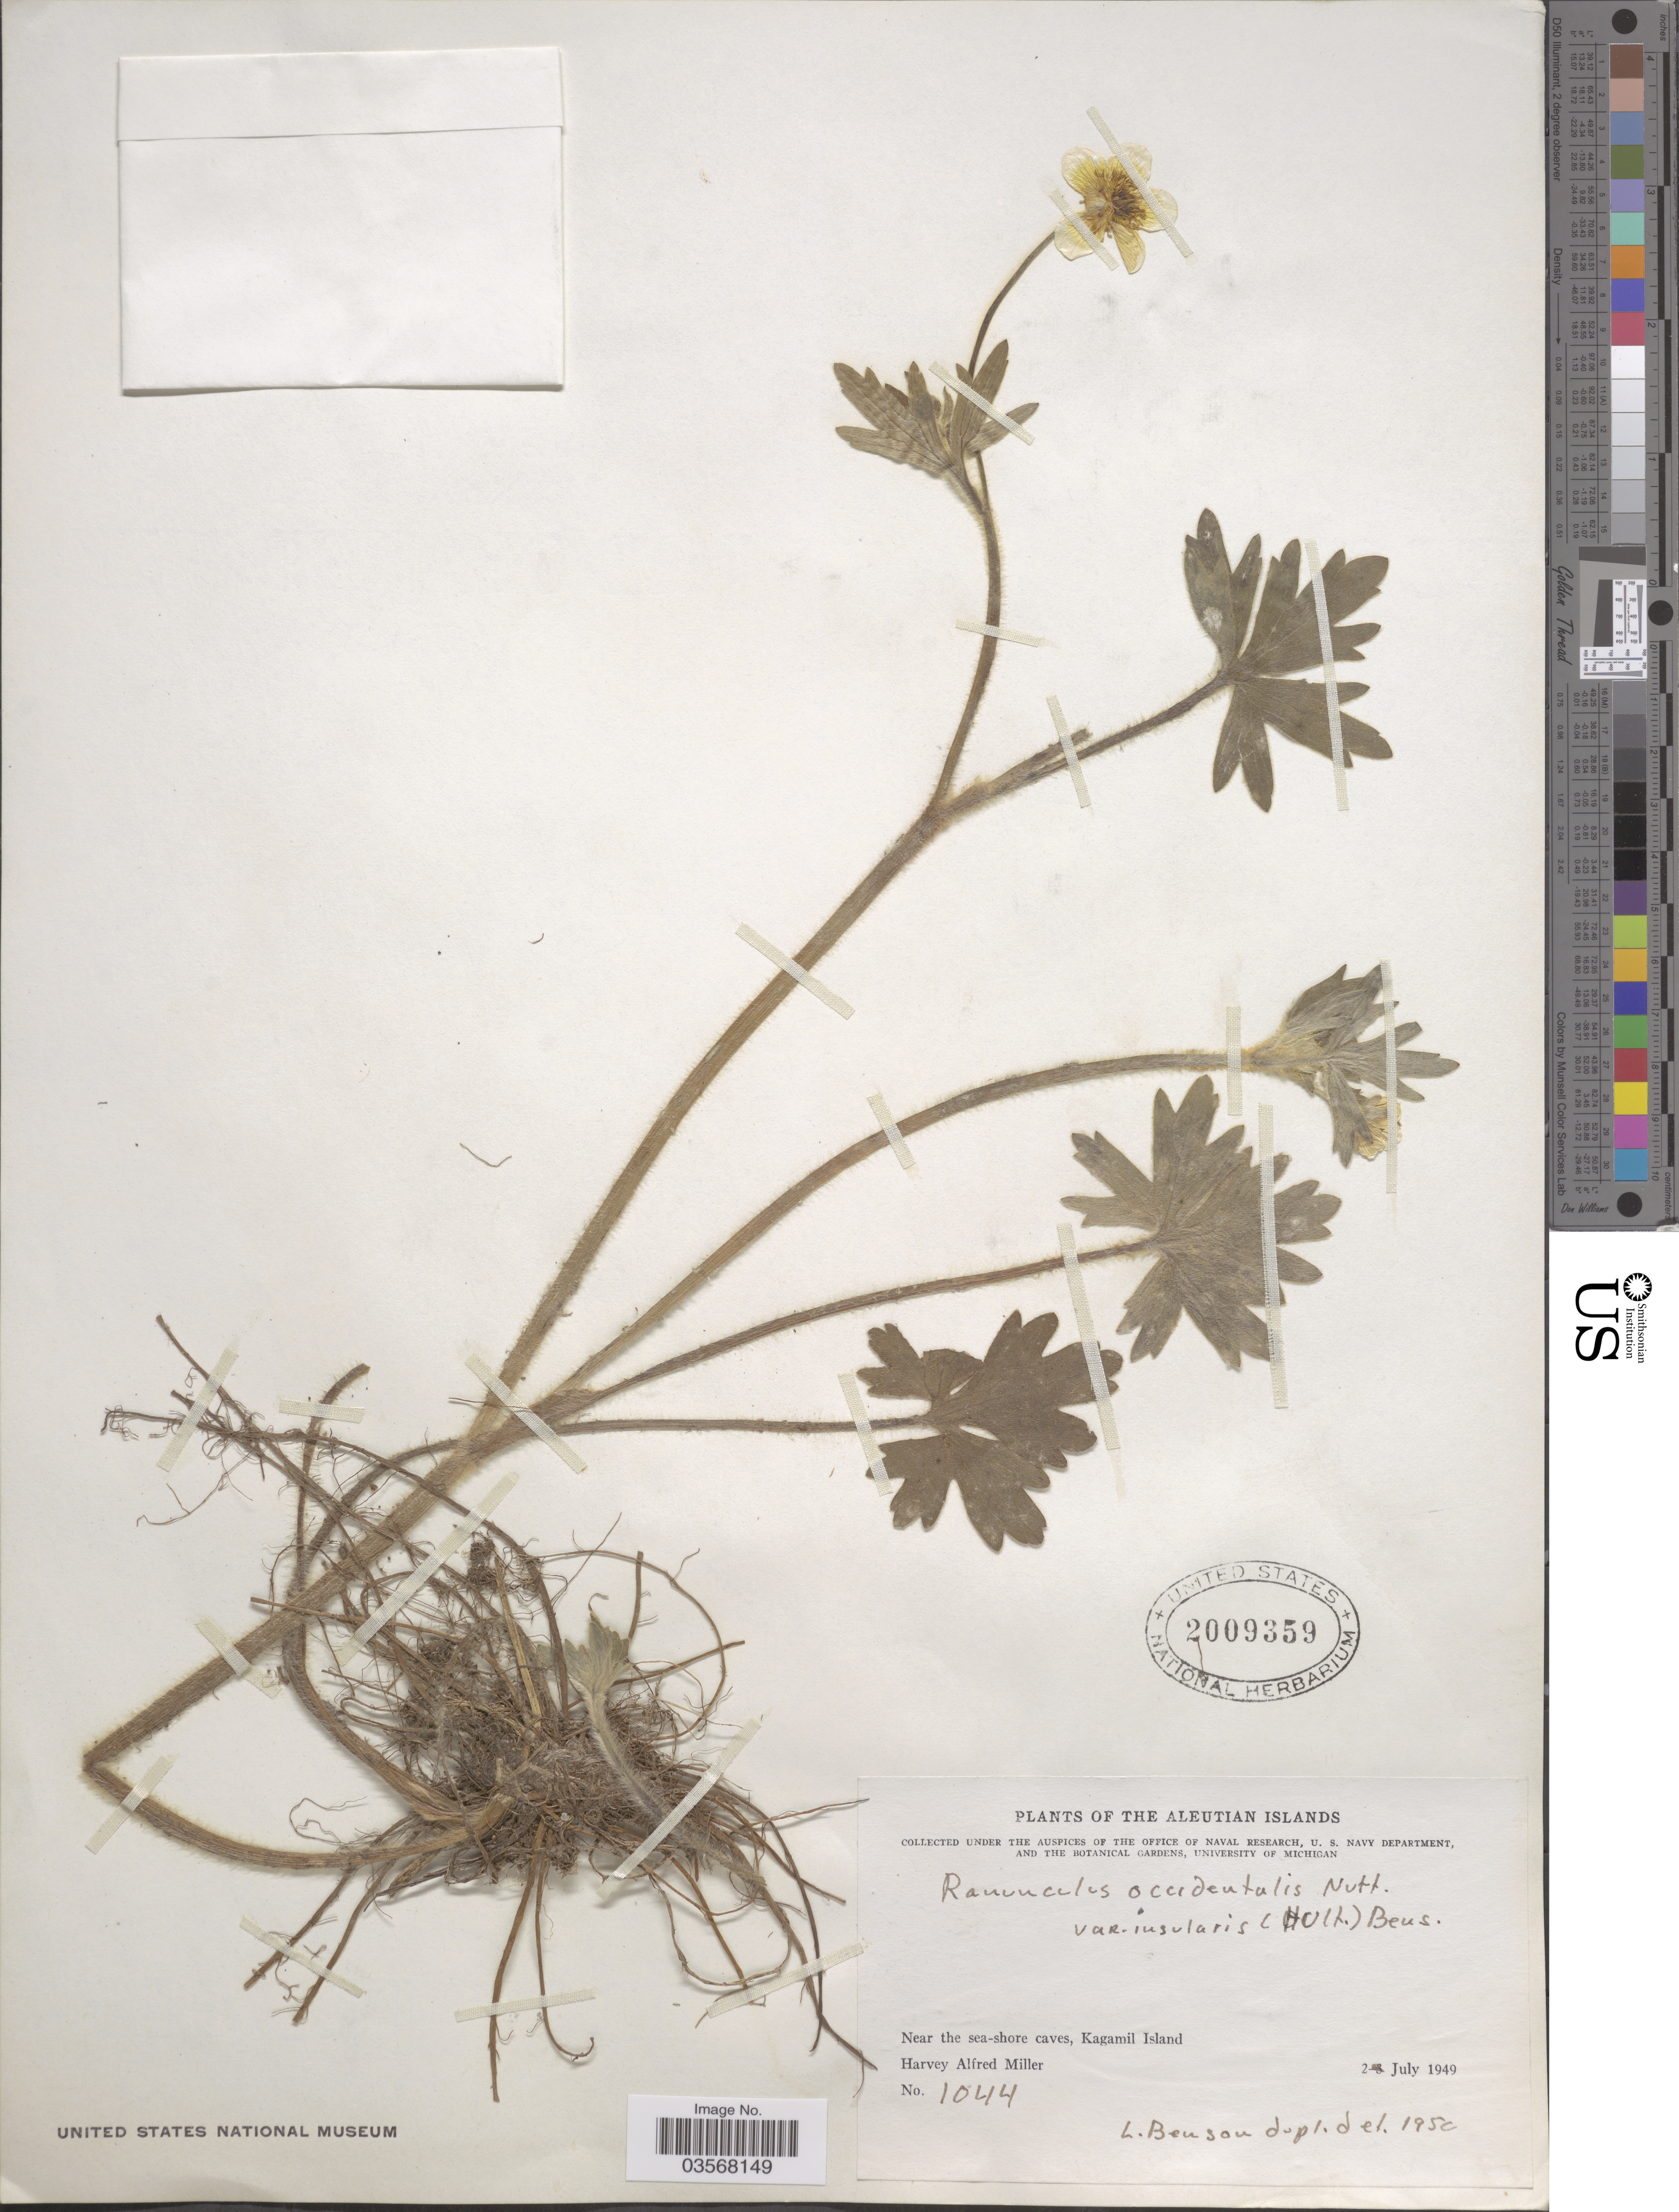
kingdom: Plantae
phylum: Tracheophyta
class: Magnoliopsida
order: Ranunculales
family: Ranunculaceae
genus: Ranunculus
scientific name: Ranunculus occidentalis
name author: Nutt.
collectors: H. A. Miller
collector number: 1044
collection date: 1949-07-02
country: United States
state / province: Alaska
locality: The Aleutian Islands. Near the sea-shore caves, Kagamil Island.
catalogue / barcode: US 2009359